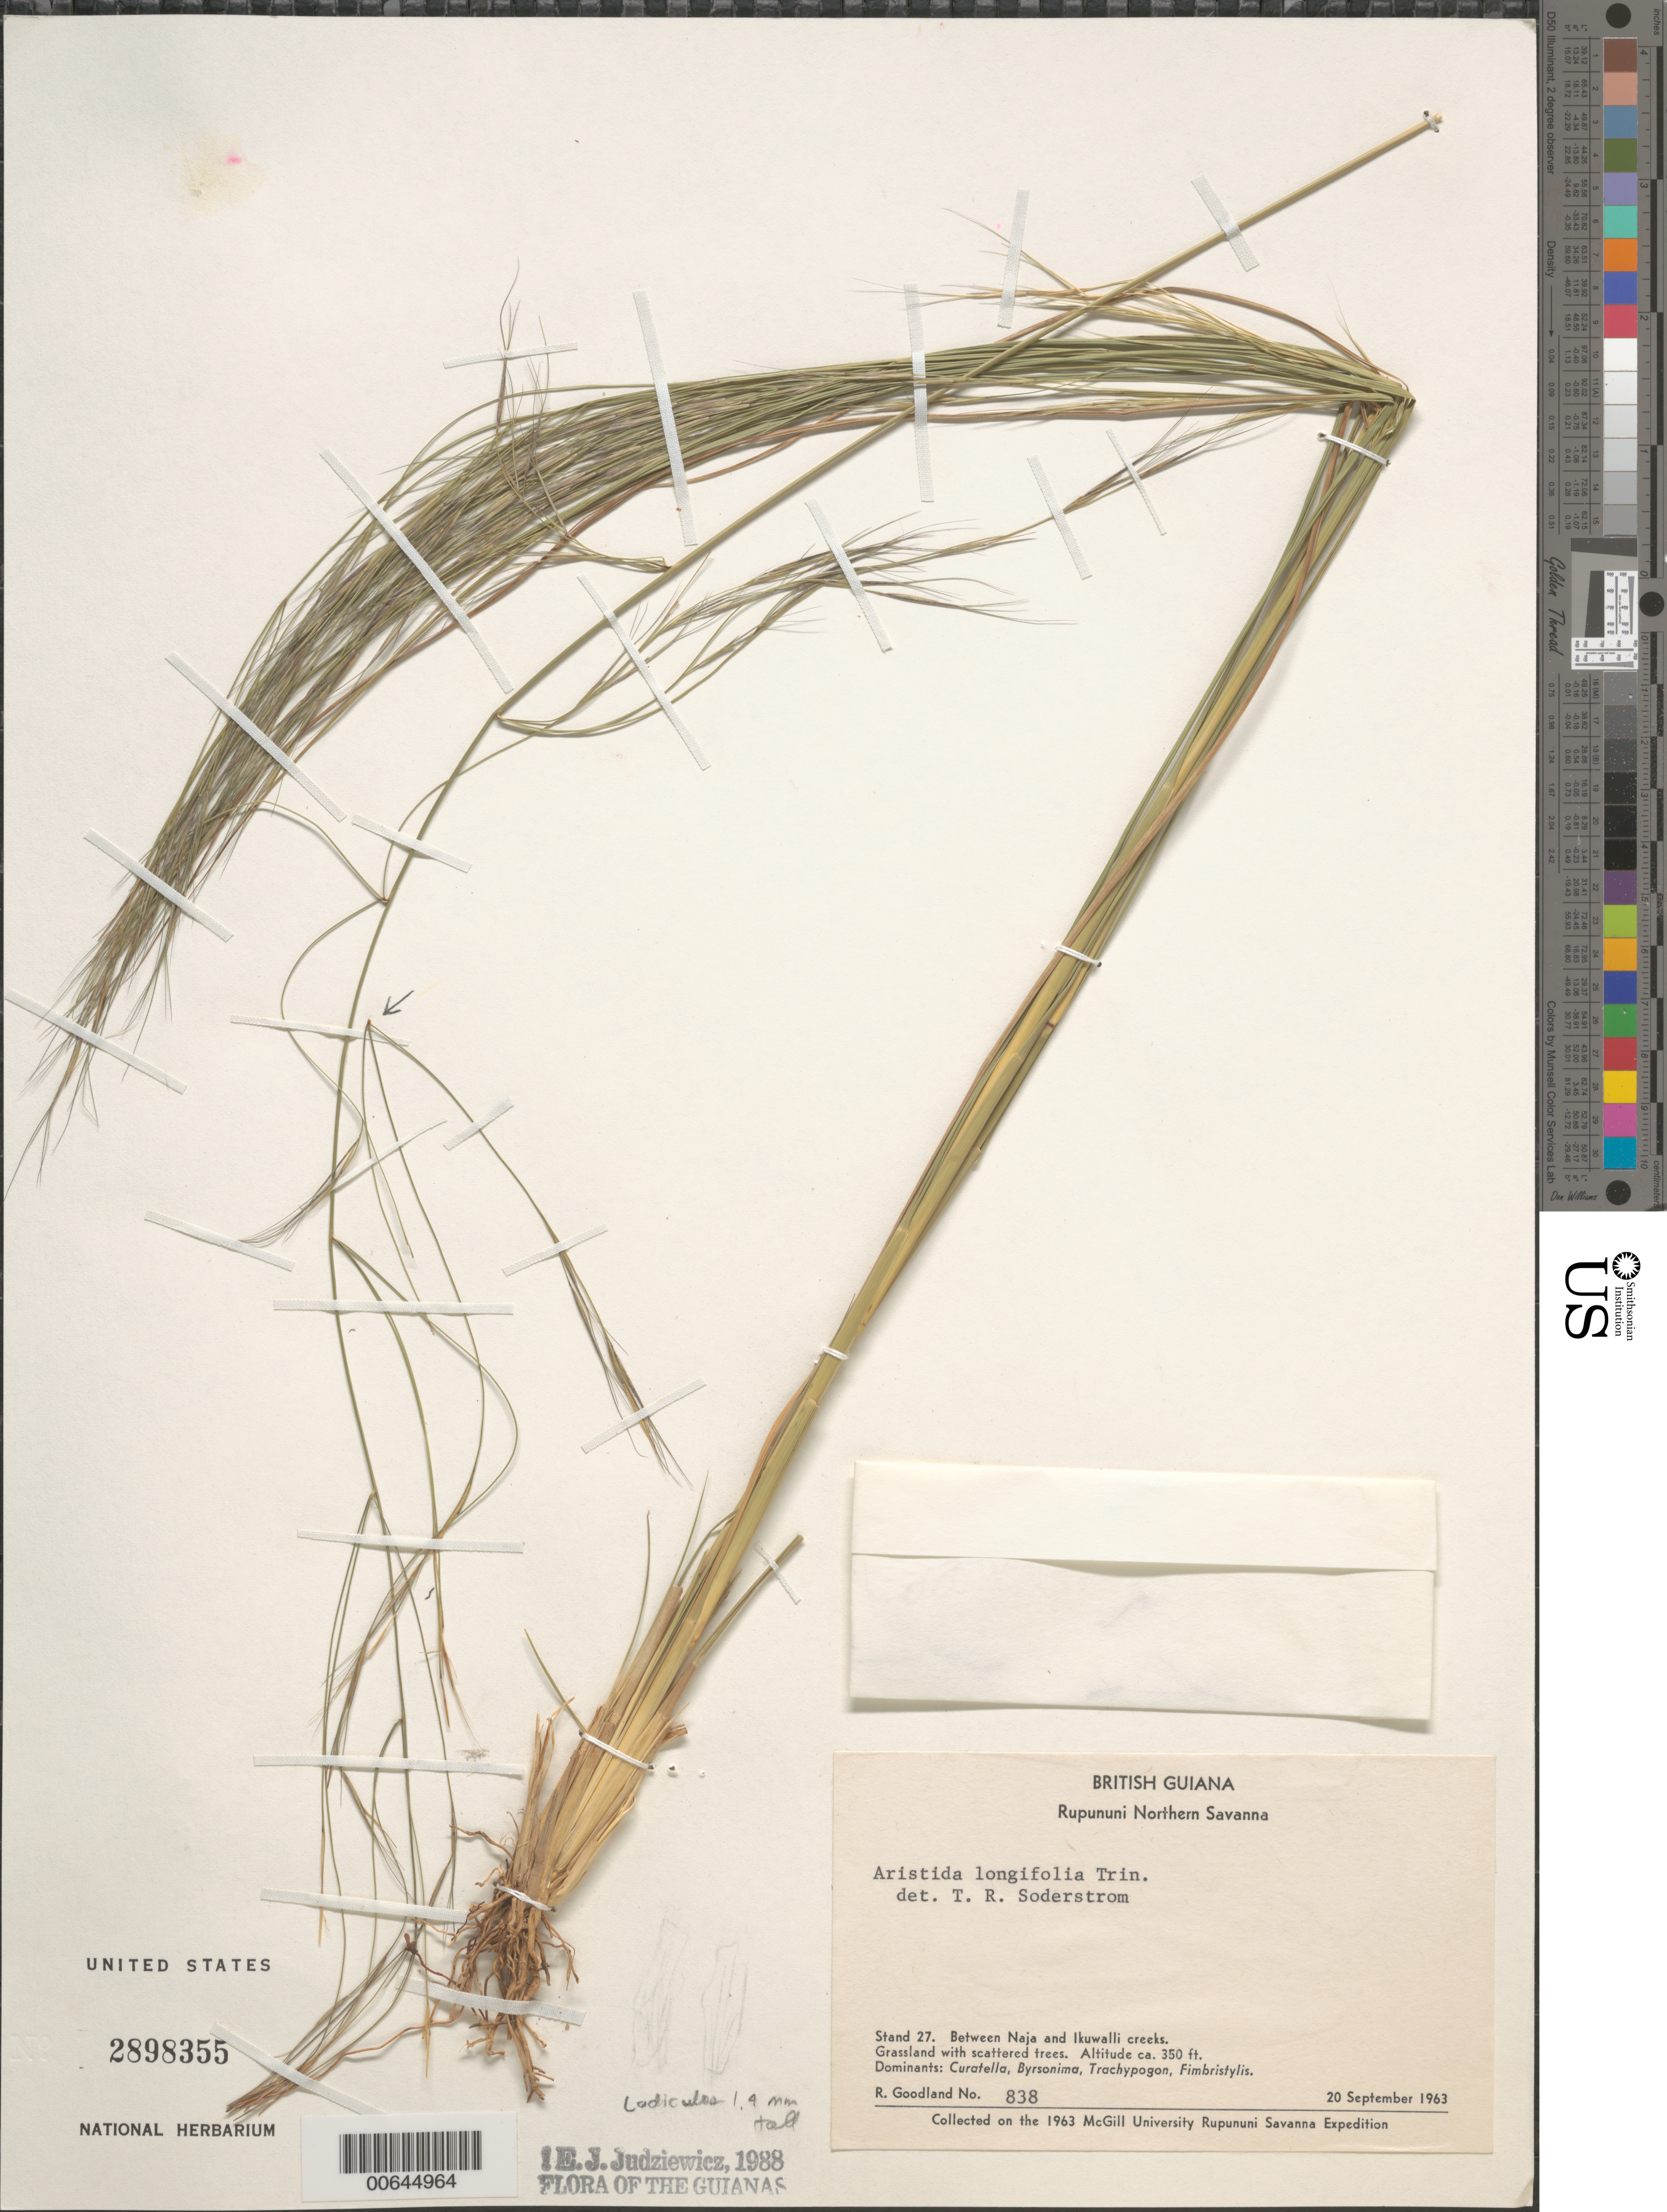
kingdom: Plantae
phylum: Tracheophyta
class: Liliopsida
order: Poales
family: Poaceae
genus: Aristida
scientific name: Aristida longifolia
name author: Trin.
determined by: Judziewicz, E. J.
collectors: R. Goodland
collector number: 838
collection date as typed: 20-Sep-63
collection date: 1963-09-20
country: Guyana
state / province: U. Takutu-U. Essequibo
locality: Rupununi Northern Savanna, between Naja & Ikuwalli Creeks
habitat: Grassland with scattered trees. Dominants: Curatella, Byrsonima, Trachypogon, Fimbristylis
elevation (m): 107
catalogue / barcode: US 2898355